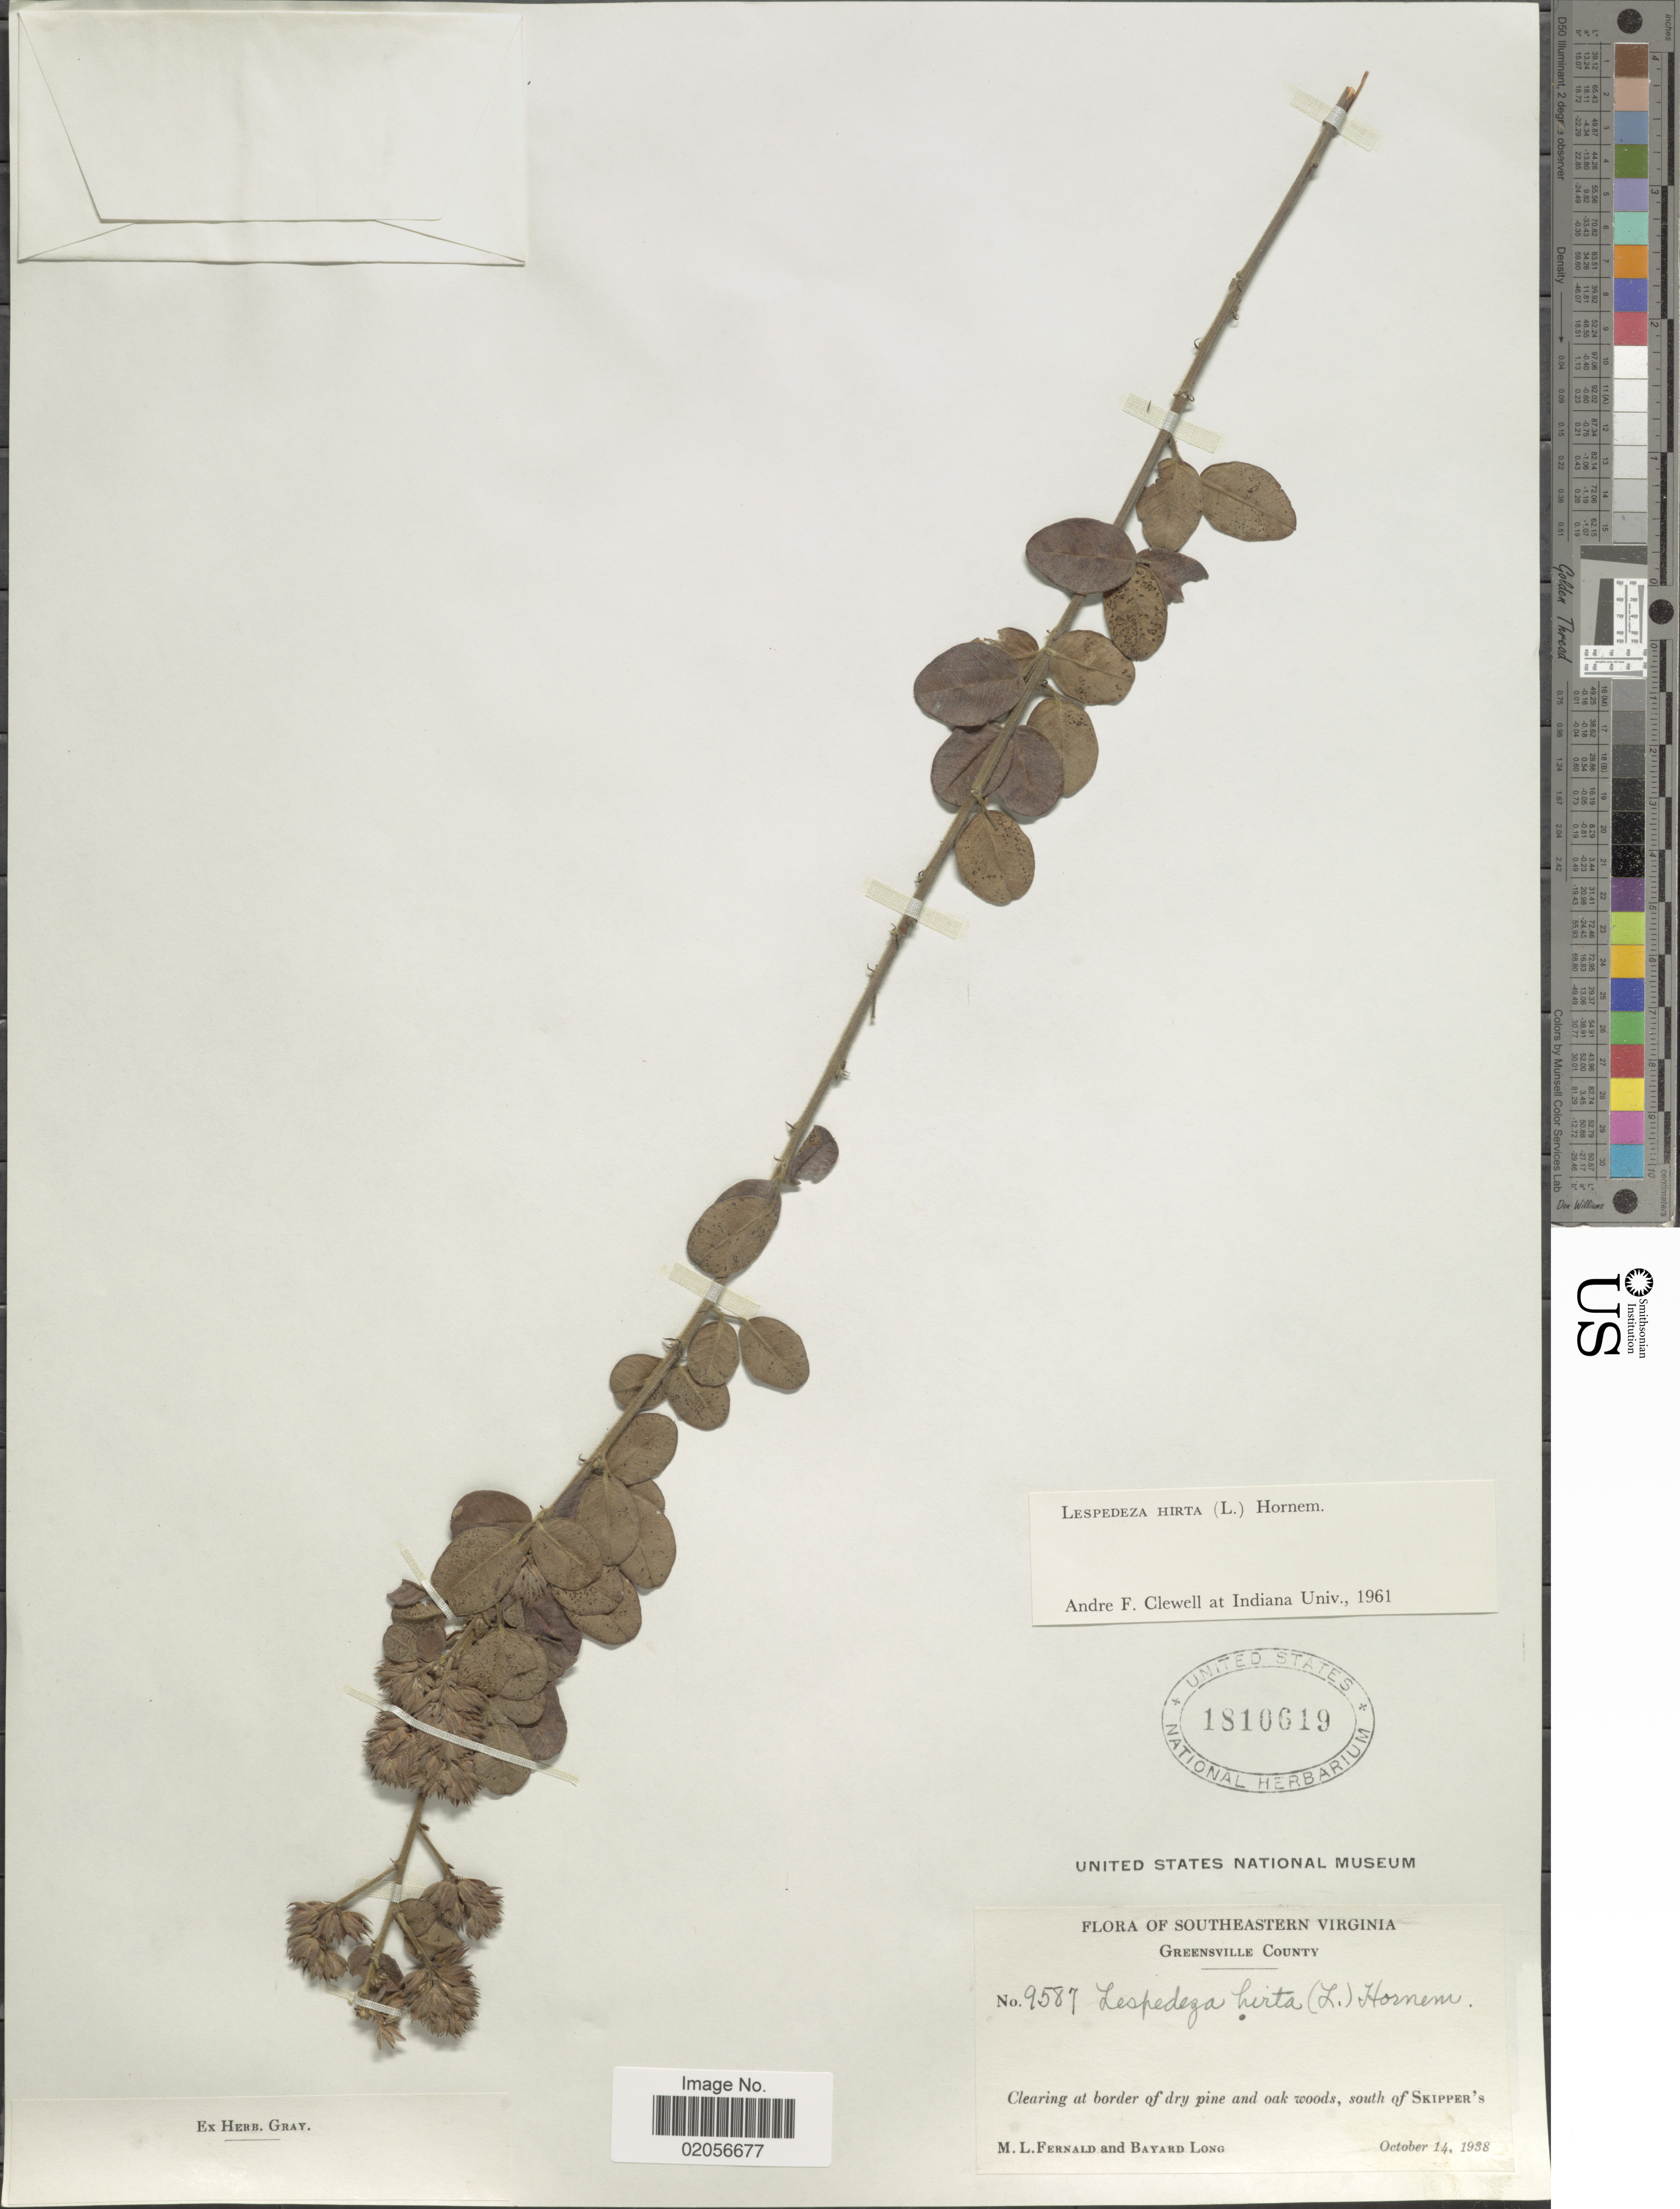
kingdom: Plantae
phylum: Tracheophyta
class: Magnoliopsida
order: Fabales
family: Fabaceae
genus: Lespedeza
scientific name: Lespedeza hirta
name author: (L.) Hornem.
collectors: M. L. Fernald & B. Long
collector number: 9587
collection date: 1938-10-14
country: United States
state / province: Virginia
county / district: Greensville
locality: Southeastern Virginia, Greensville County, Clearing at border of dry pine and oka woods, south of Skipper's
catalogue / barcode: US 1810619